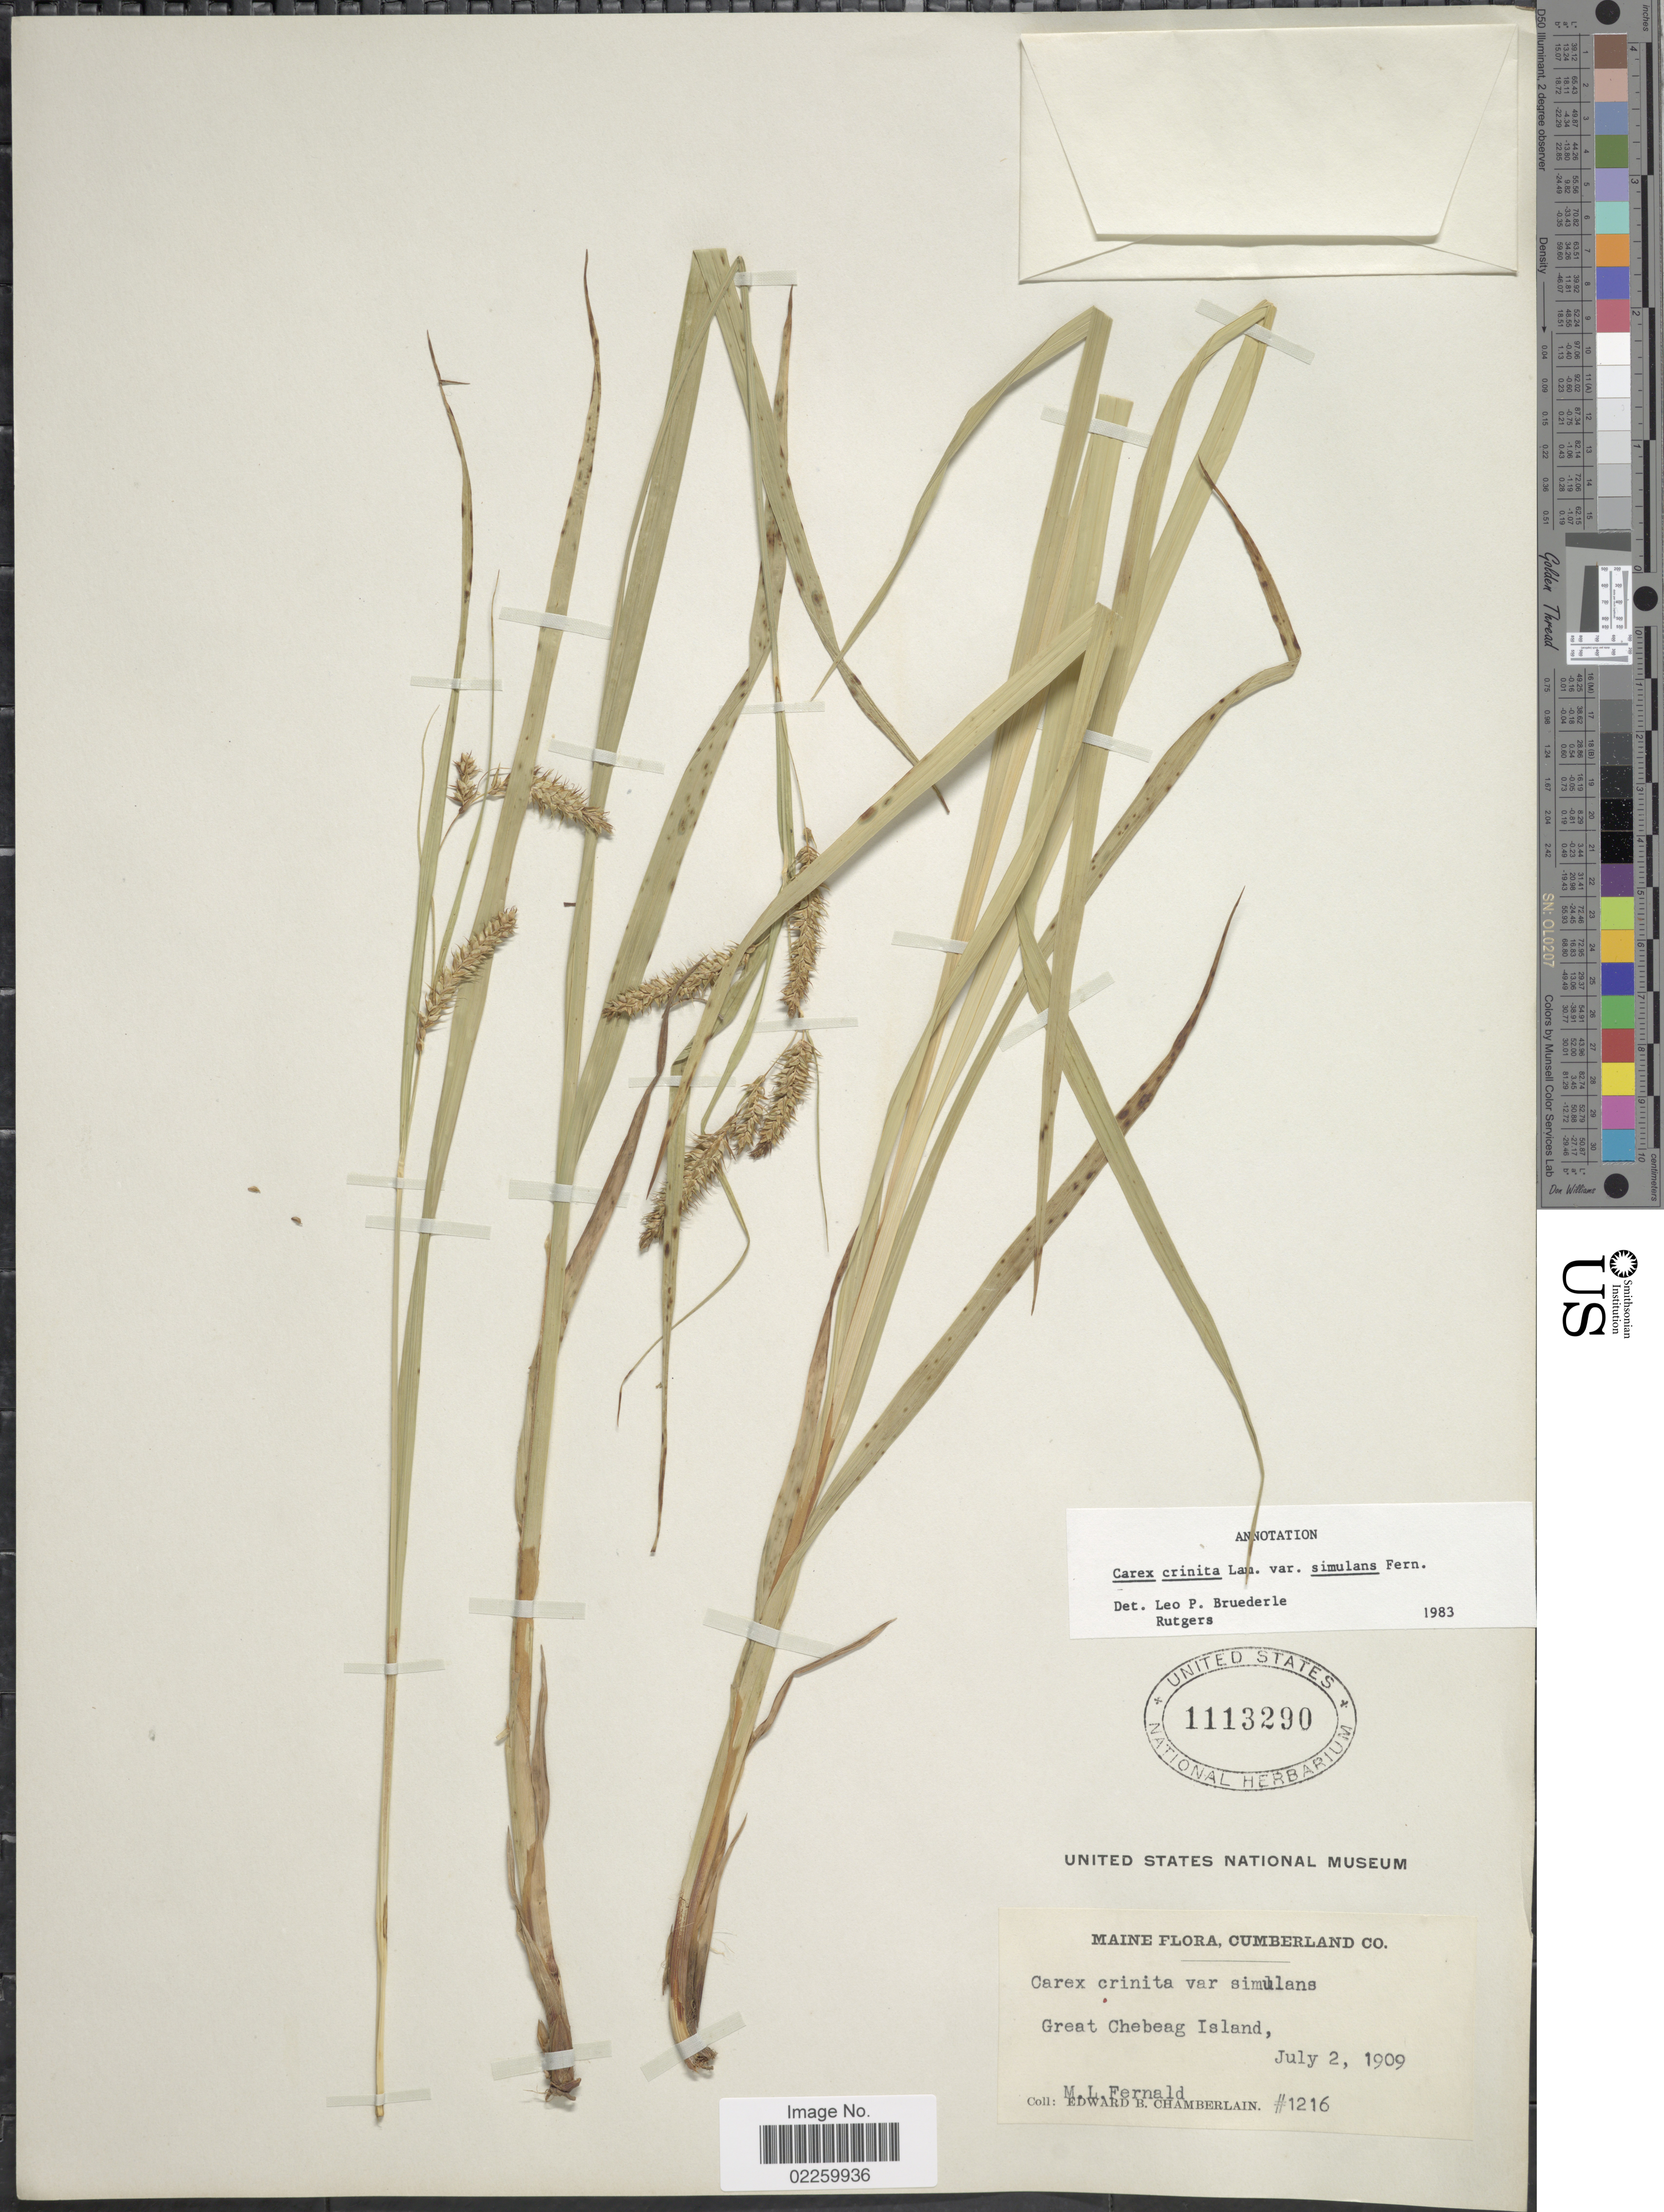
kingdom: Plantae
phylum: Tracheophyta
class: Liliopsida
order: Poales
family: Cyperaceae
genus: Carex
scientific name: Carex crinita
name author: Lam.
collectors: M. L. Fernald & E. Chamberlain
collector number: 1216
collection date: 1909-07-02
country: United States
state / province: Maine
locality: Maine, Cumberland Co., Great Chebeag Island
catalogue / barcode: US 1113290